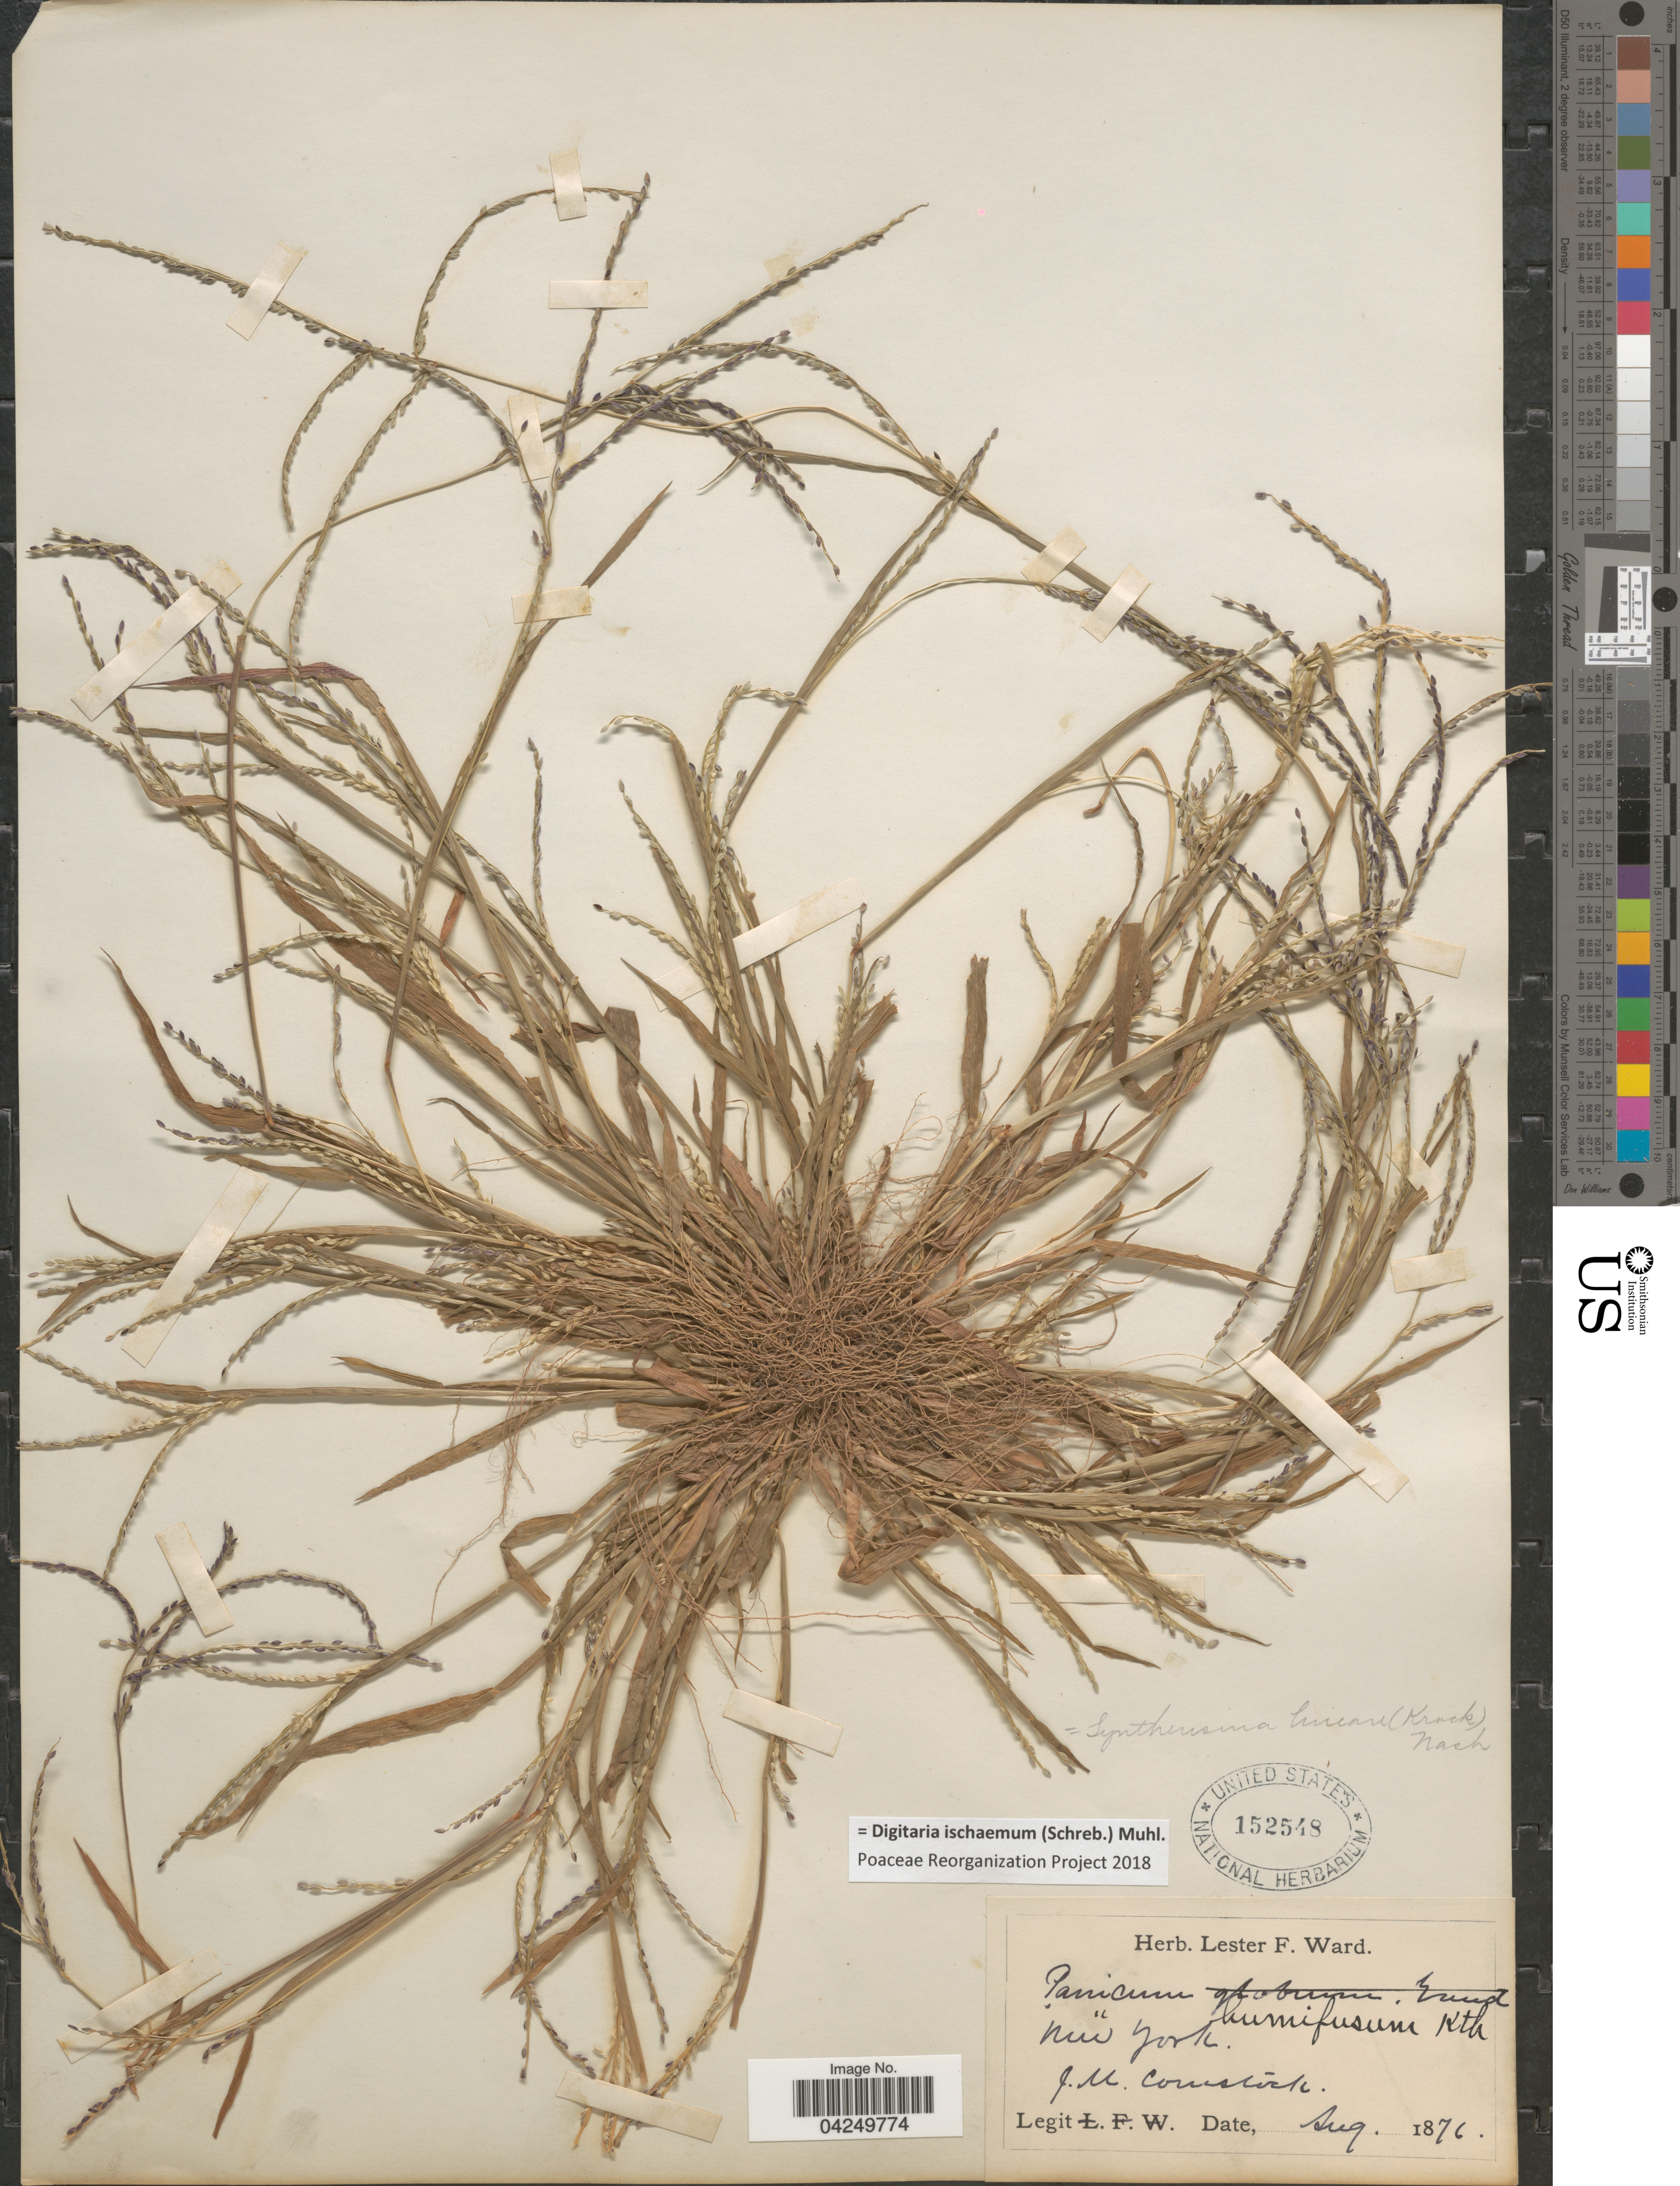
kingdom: Plantae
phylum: Tracheophyta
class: Liliopsida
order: Poales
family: Poaceae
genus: Digitaria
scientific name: Digitaria ischaemum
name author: (Schreber) Schreber ex Muhl.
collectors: J. Comstock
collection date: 1871-08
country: United States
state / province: New York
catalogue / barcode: US 152548